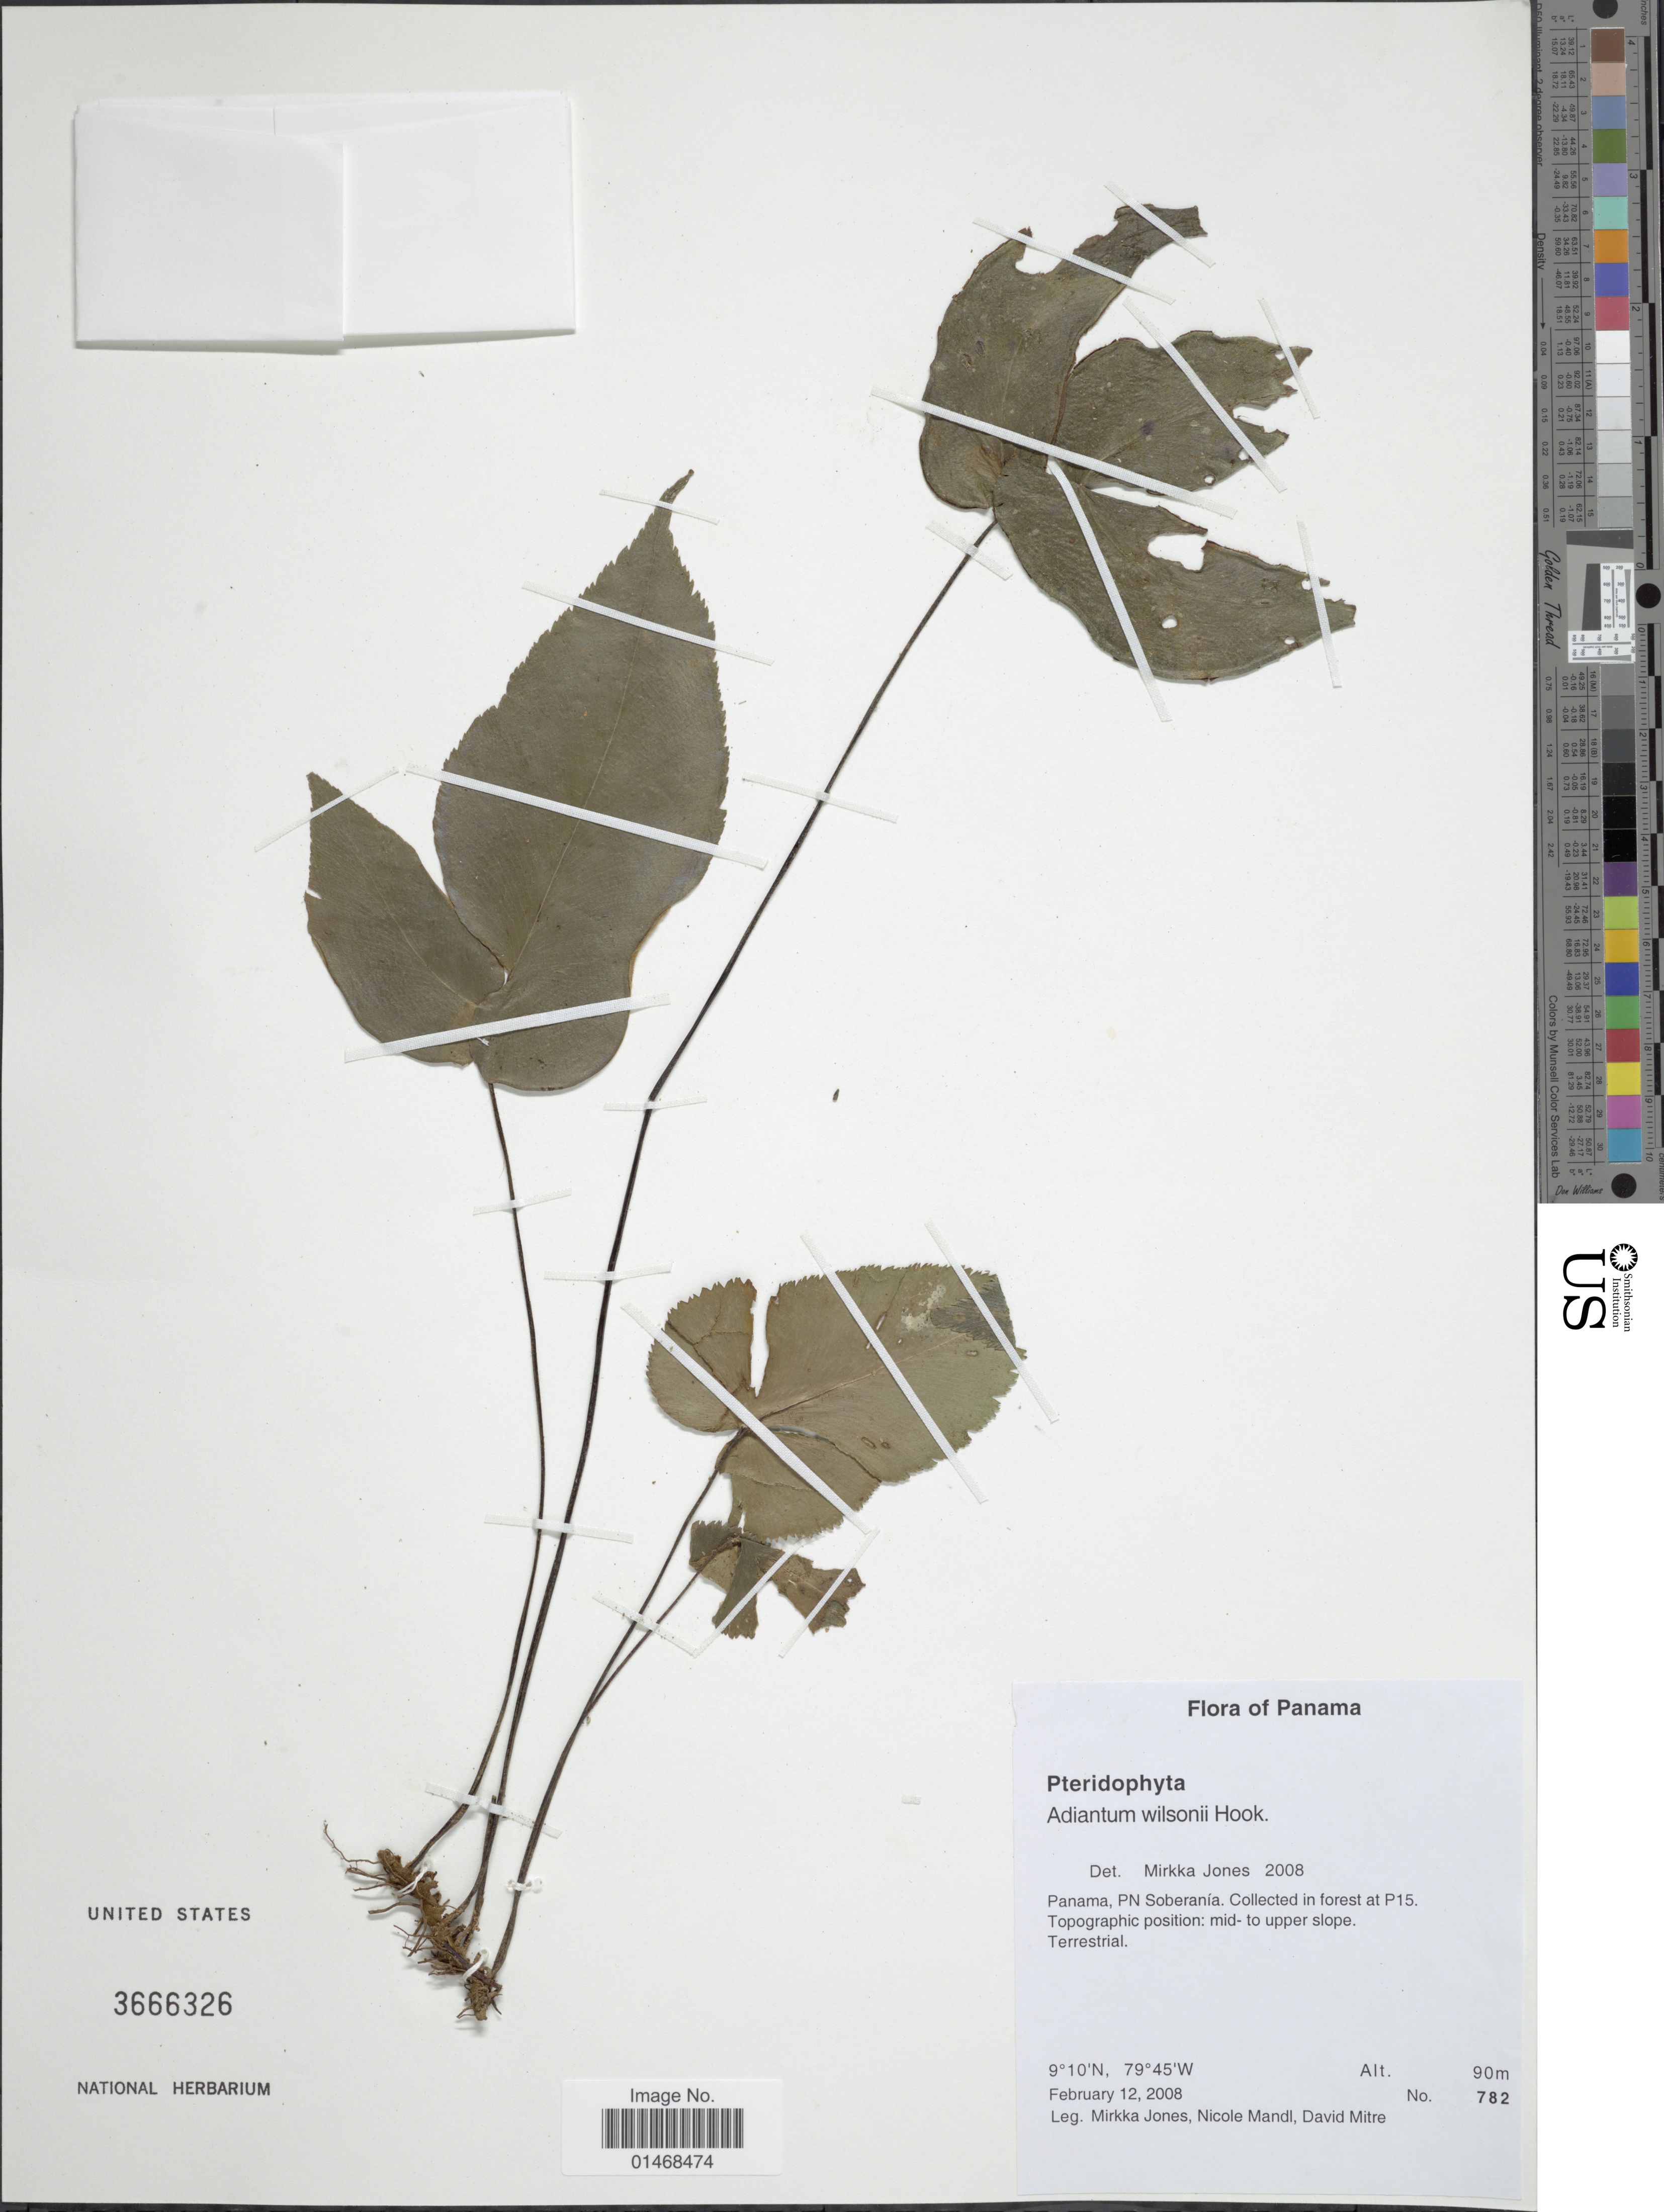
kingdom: Plantae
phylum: Tracheophyta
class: Polypodiopsida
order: Polypodiales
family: Pteridaceae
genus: Adiantum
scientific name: Adiantum wilsonii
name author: Hook.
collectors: M. Jones, N. Mandl & D. Mitre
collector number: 782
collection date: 2008-02-12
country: Panama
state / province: Panamá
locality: PN Soberania. Collected in forest at P15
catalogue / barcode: US 3666326